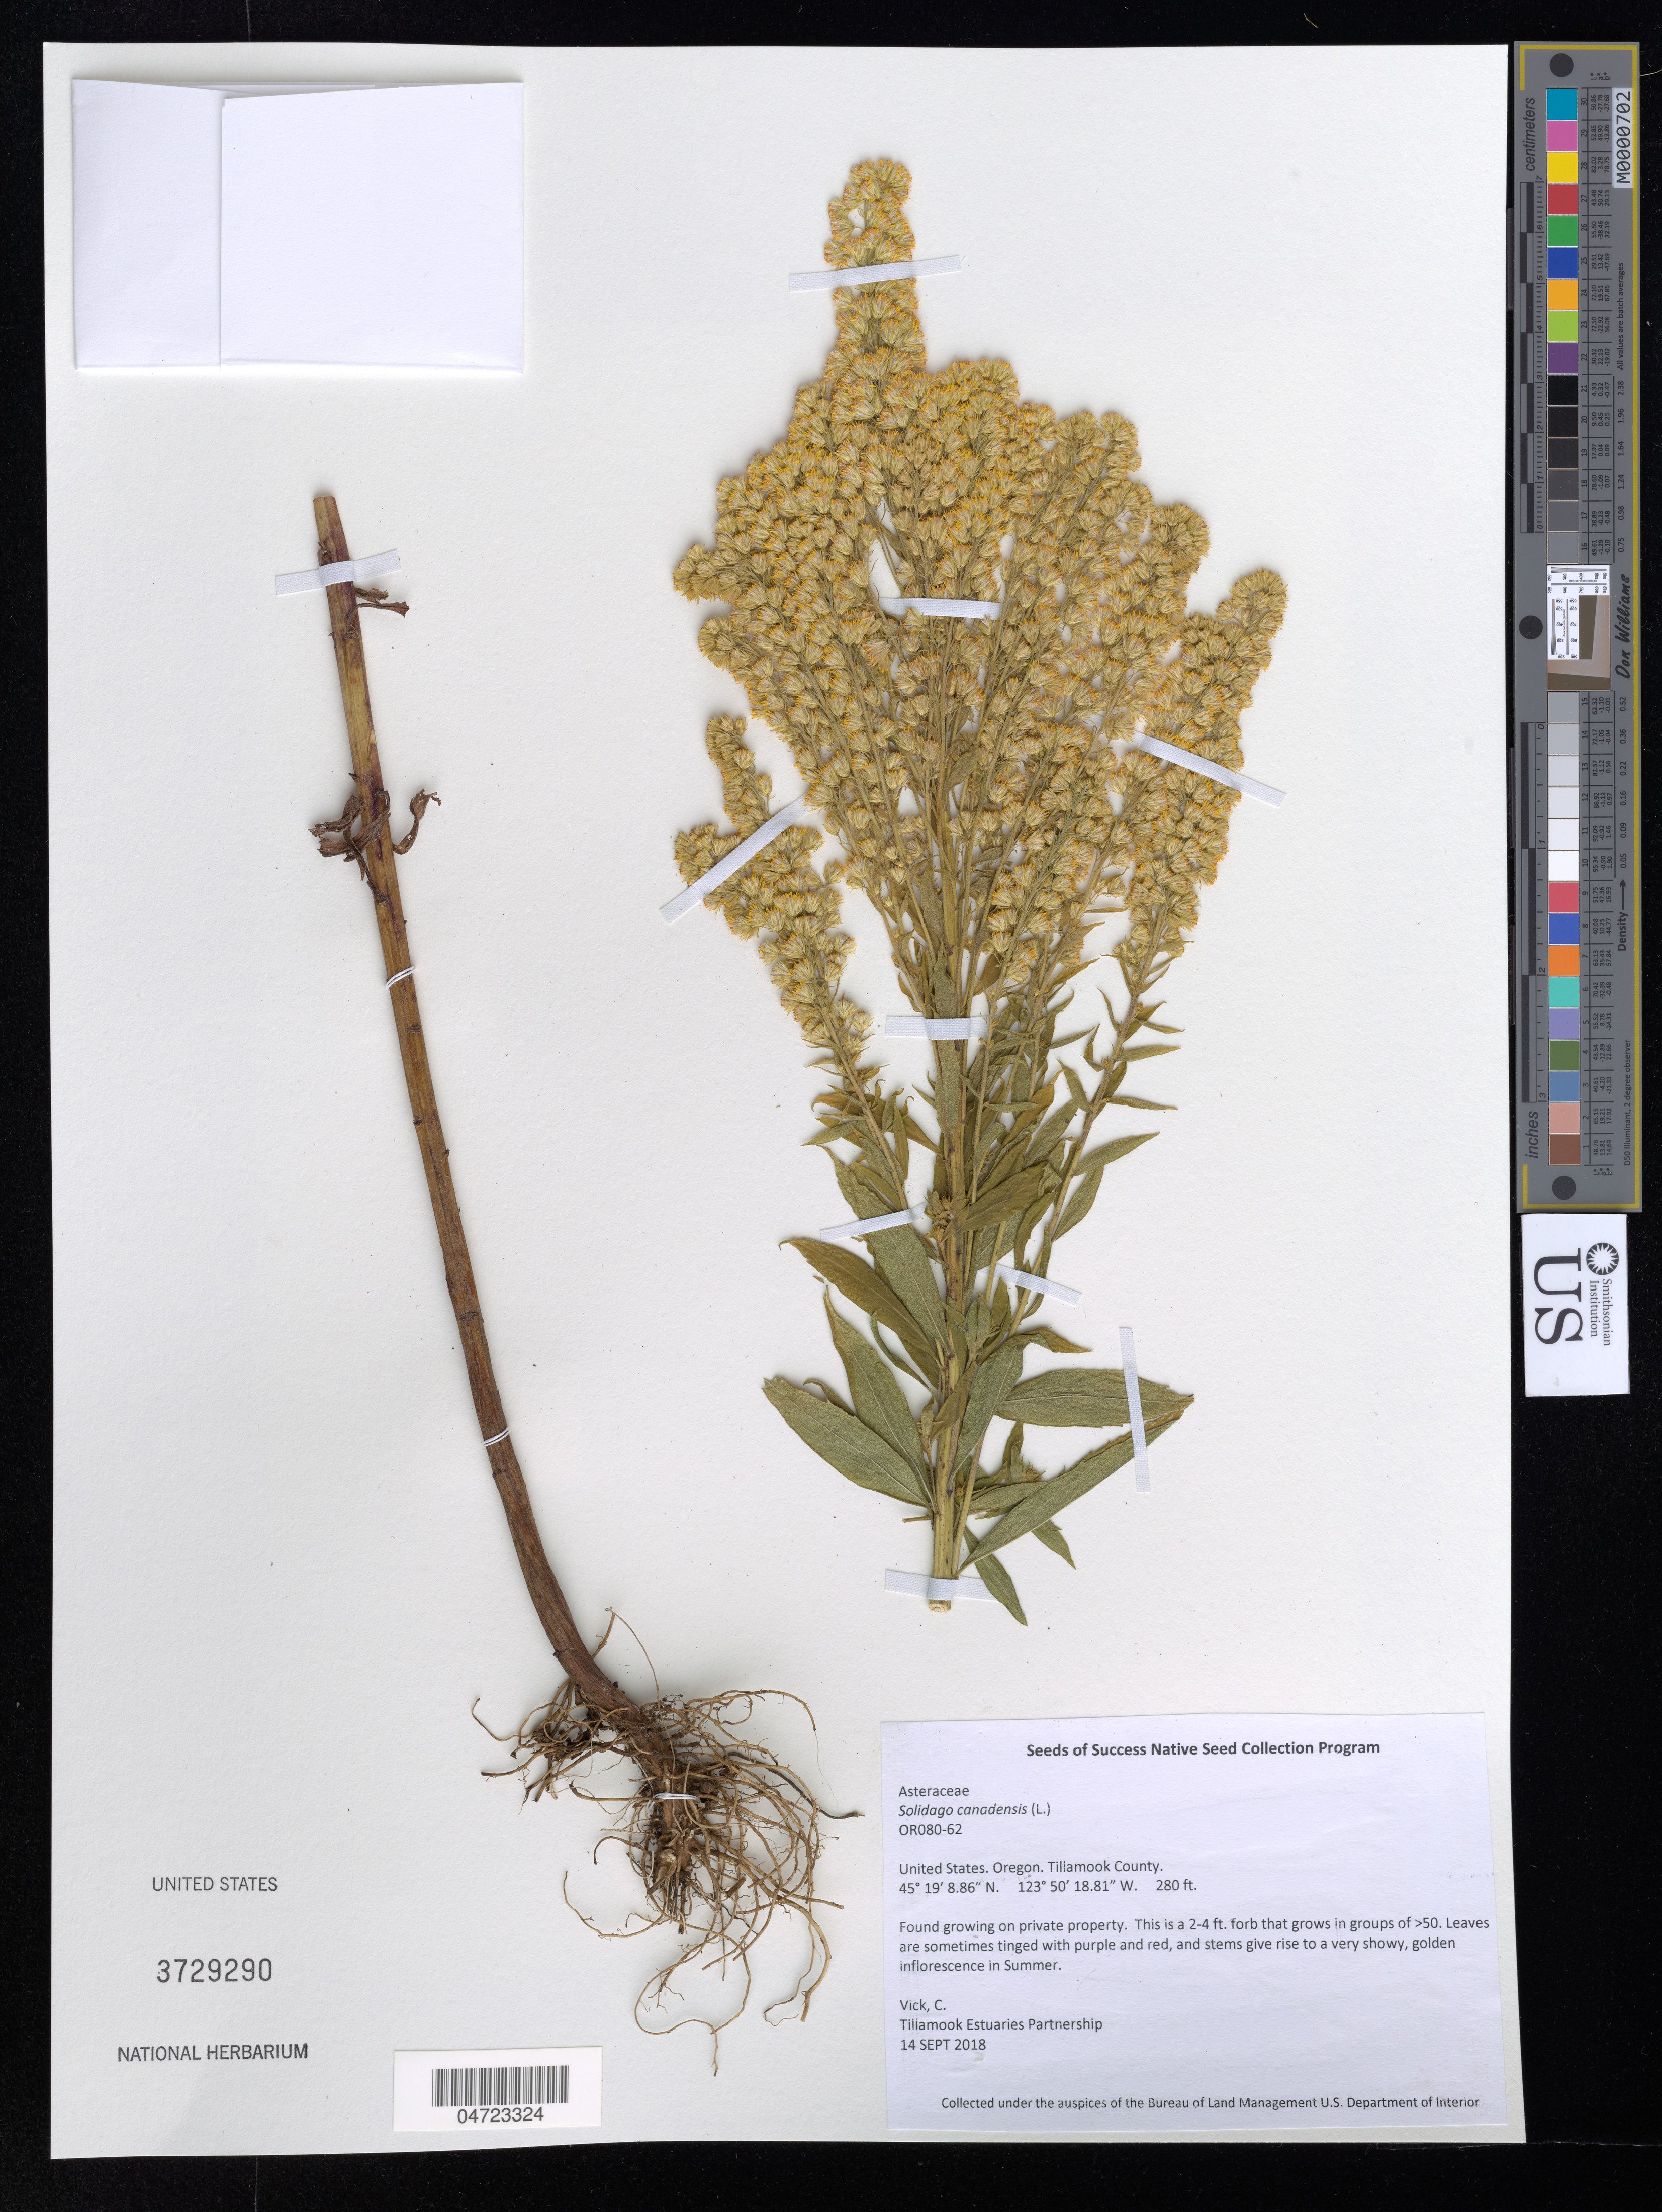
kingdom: Plantae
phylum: Tracheophyta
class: Magnoliopsida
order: Asterales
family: Asteraceae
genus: Solidago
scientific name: Solidago canadensis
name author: L.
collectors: C. Vick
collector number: OR080-62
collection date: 2018-09-14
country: United States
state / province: Oregon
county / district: Tillamook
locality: Tillamook County. On private property.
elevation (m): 85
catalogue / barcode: US 3729290